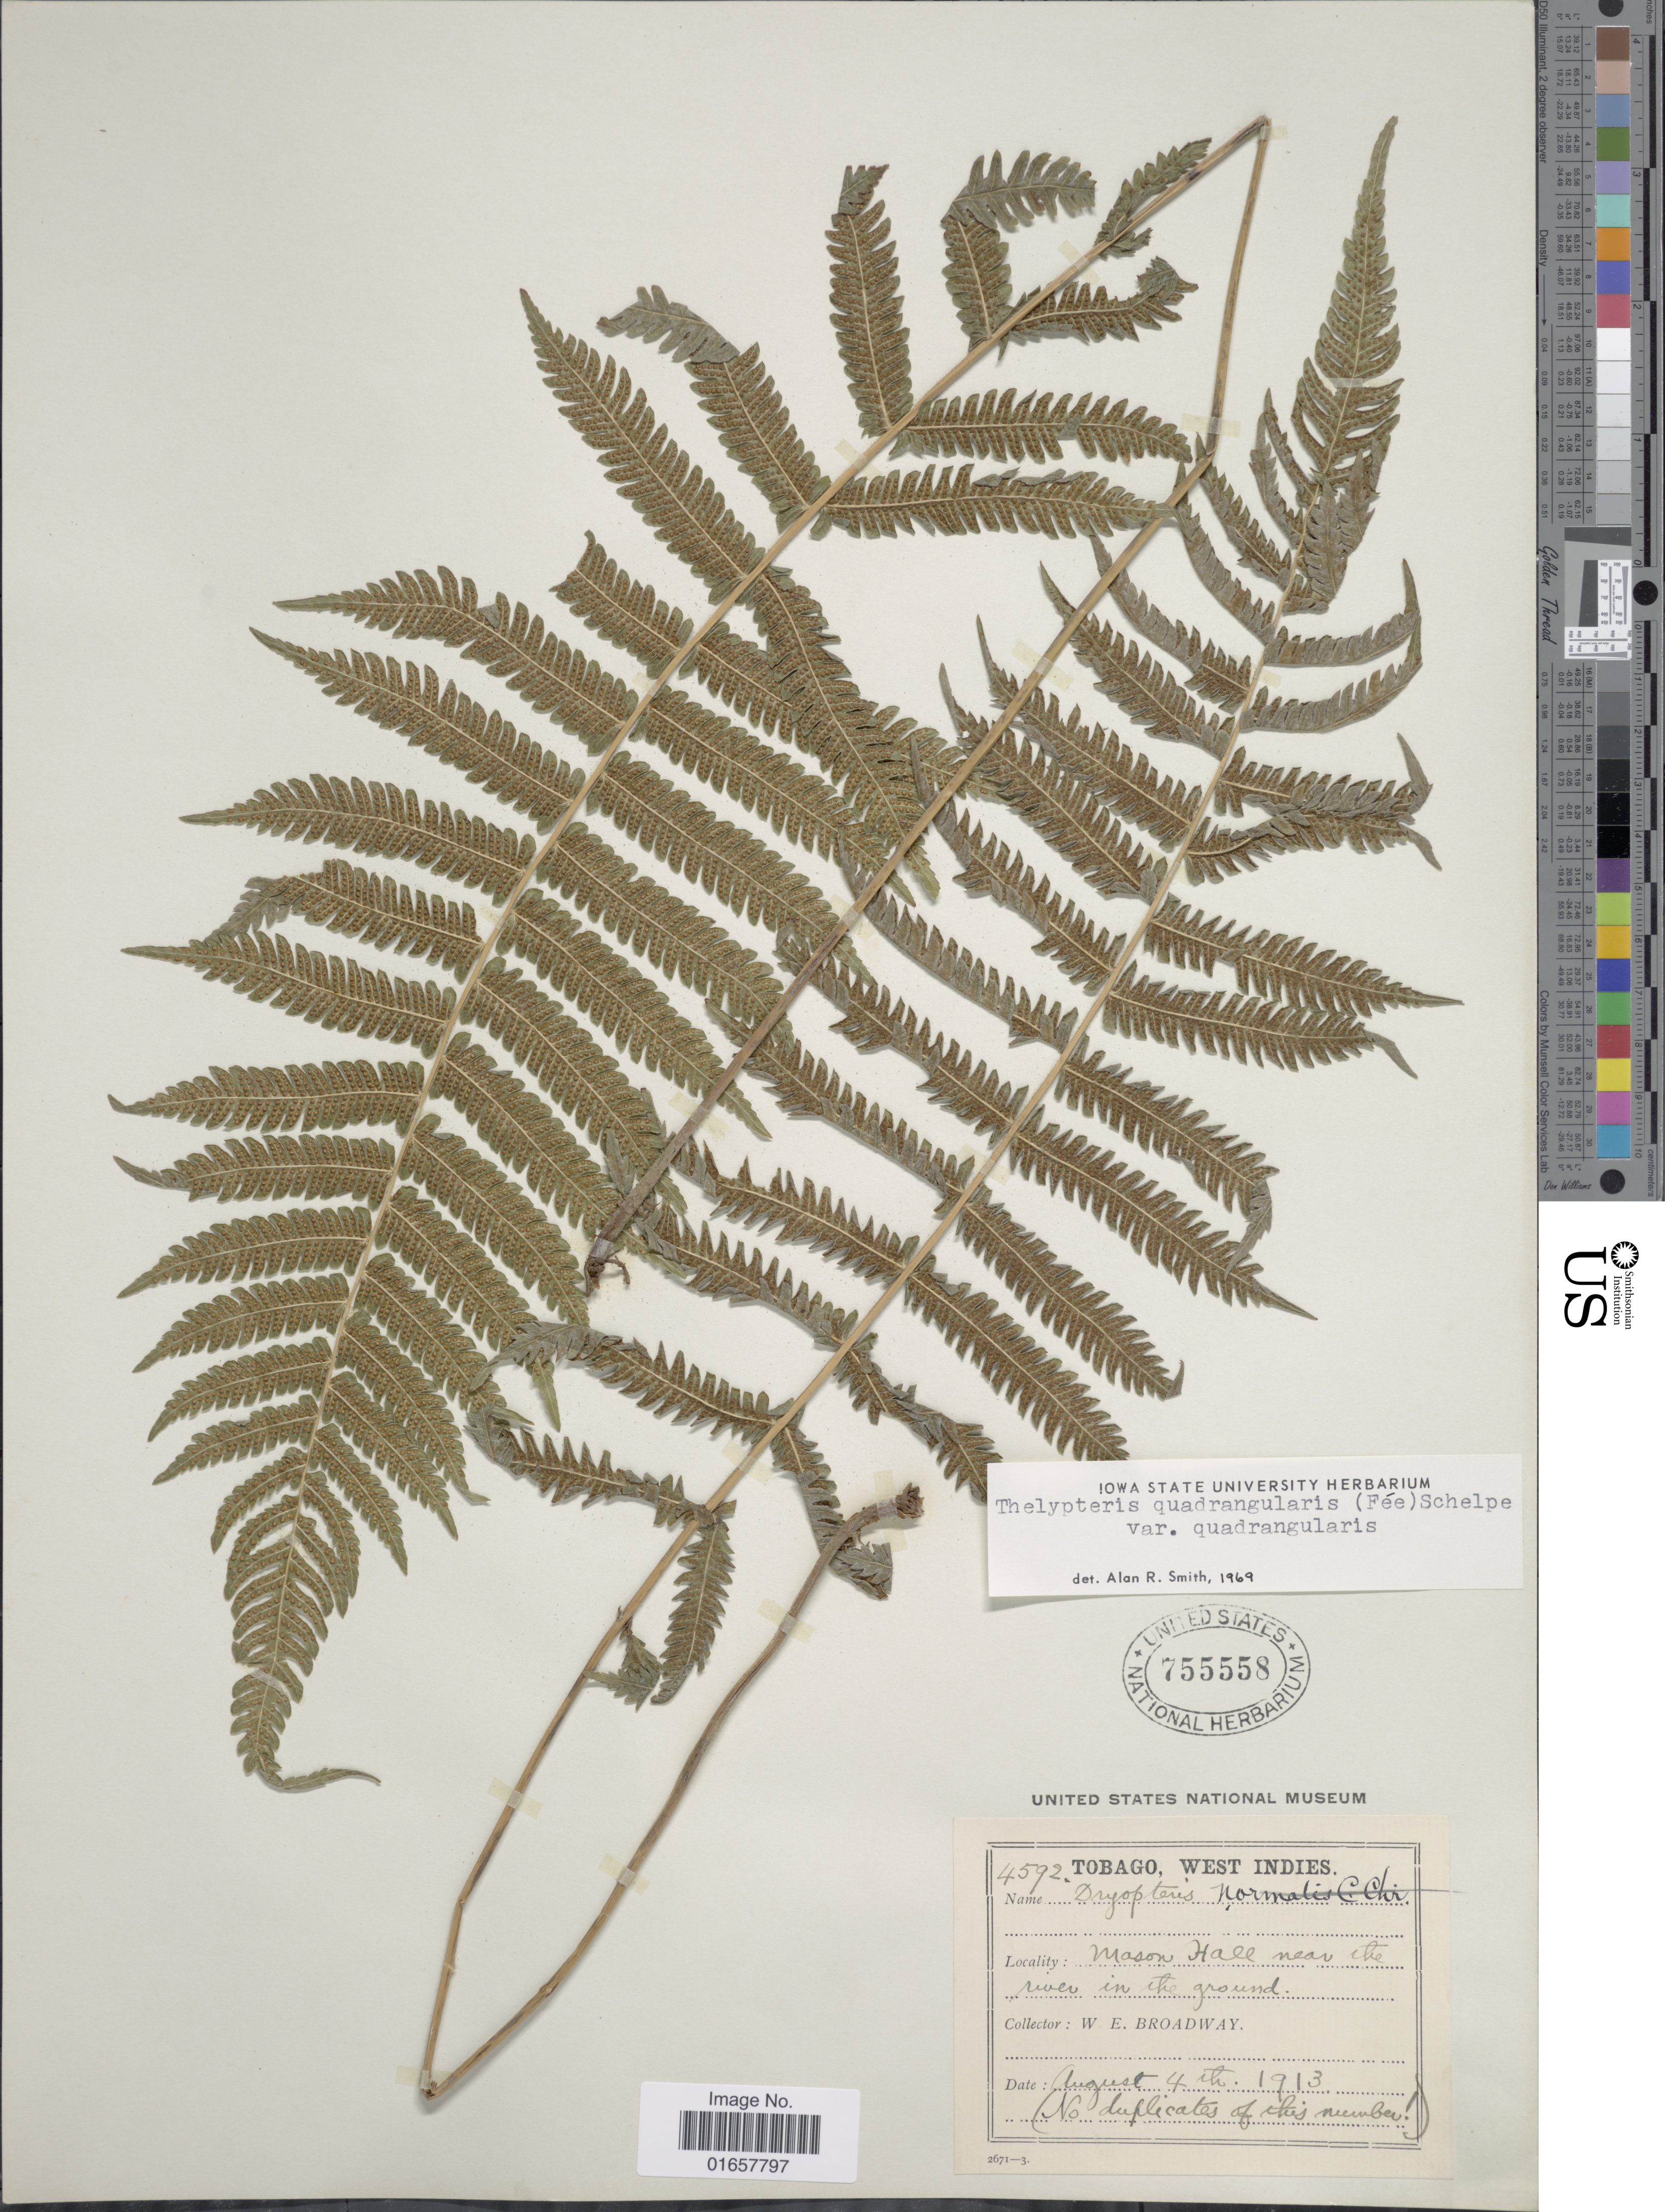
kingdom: Plantae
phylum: Tracheophyta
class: Polypodiopsida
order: Polypodiales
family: Thelypteridaceae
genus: Christella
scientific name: Christella hispidula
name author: (Decne.) Holttum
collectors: W. E. Broadway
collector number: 4592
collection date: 1913-08-04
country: Trinidad and Tobago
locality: Tobago, West Indies, Mason Hall near the river in the ground.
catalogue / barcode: US 755558